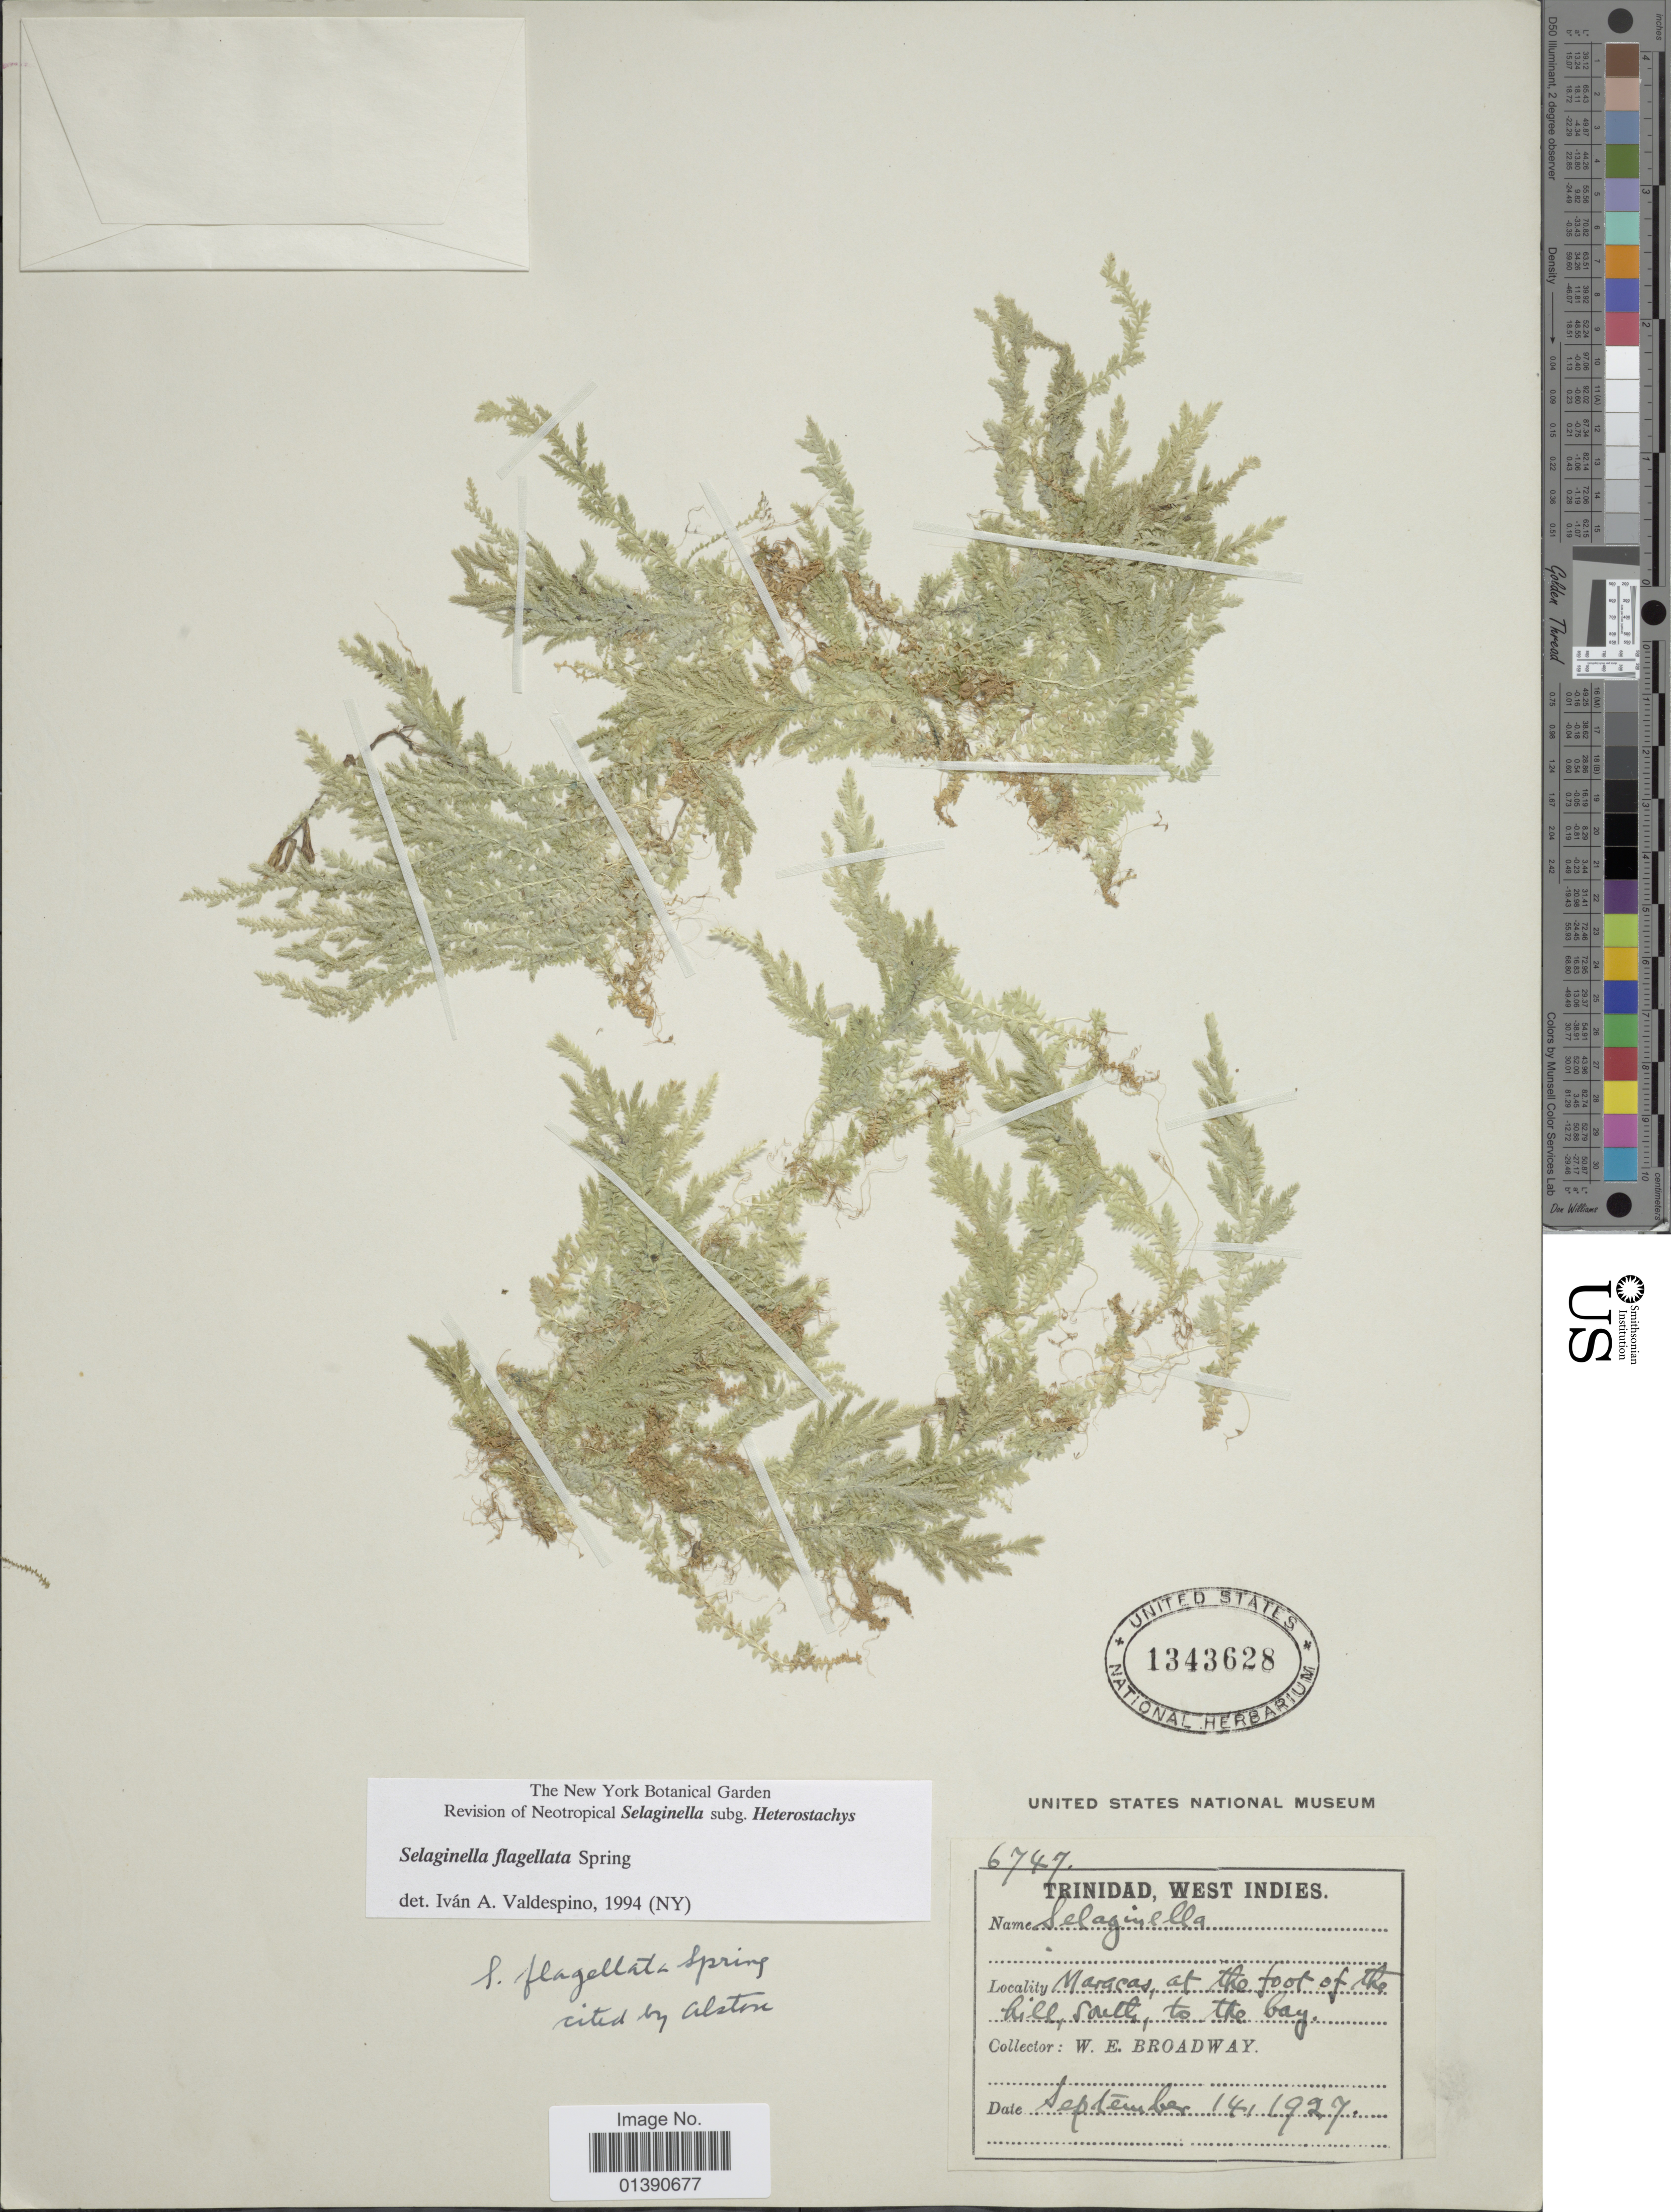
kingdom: Plantae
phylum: Tracheophyta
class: Lycopodiopsida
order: Selaginellales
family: Selaginellaceae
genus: Selaginella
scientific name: Selaginella flagellata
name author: Spring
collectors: W. E. Broadway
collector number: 6747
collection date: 1927-09-14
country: Trinidad and Tobago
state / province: Trinidad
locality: West Indies, Maracas at the foot of the hill South, to the bay.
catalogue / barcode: US 1343628